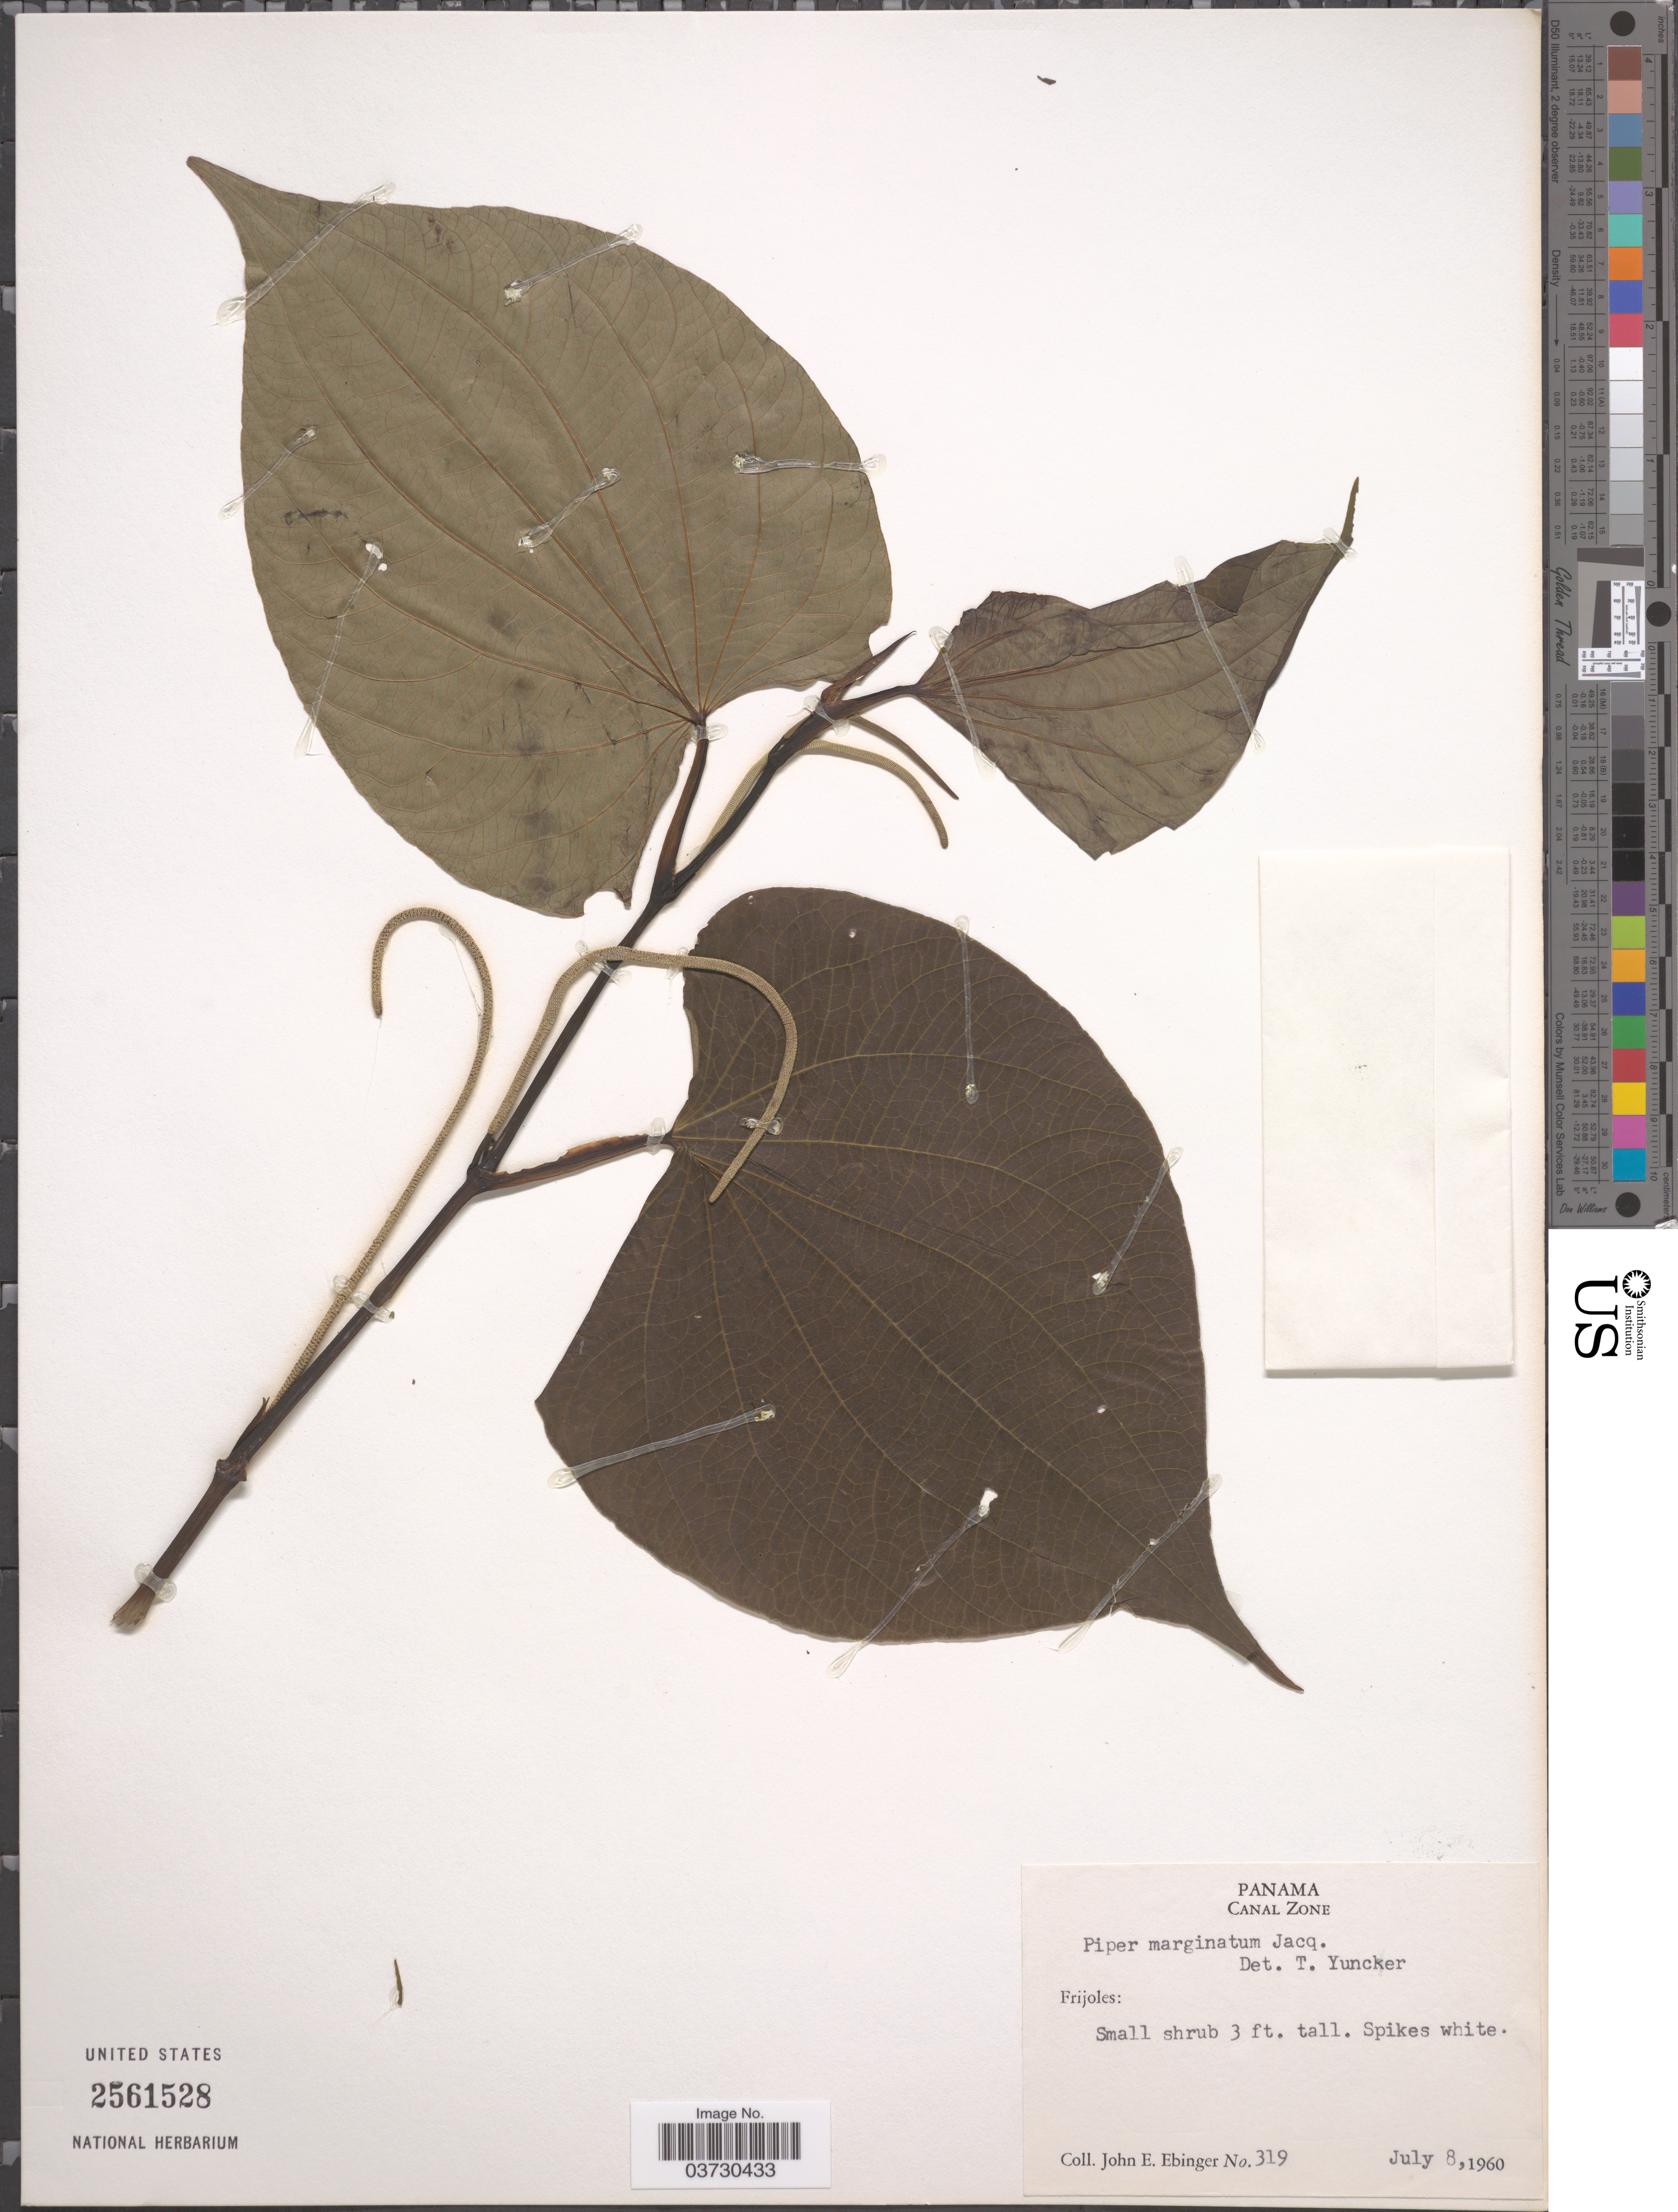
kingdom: Plantae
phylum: Tracheophyta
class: Magnoliopsida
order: Piperales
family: Piperaceae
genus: Piper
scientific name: Piper marginatum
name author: Jacq.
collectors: J. Ebinger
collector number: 319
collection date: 1960-07-08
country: Panama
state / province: Colón / Panamá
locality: Canal Zone. Frijoles.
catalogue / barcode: US 2561528